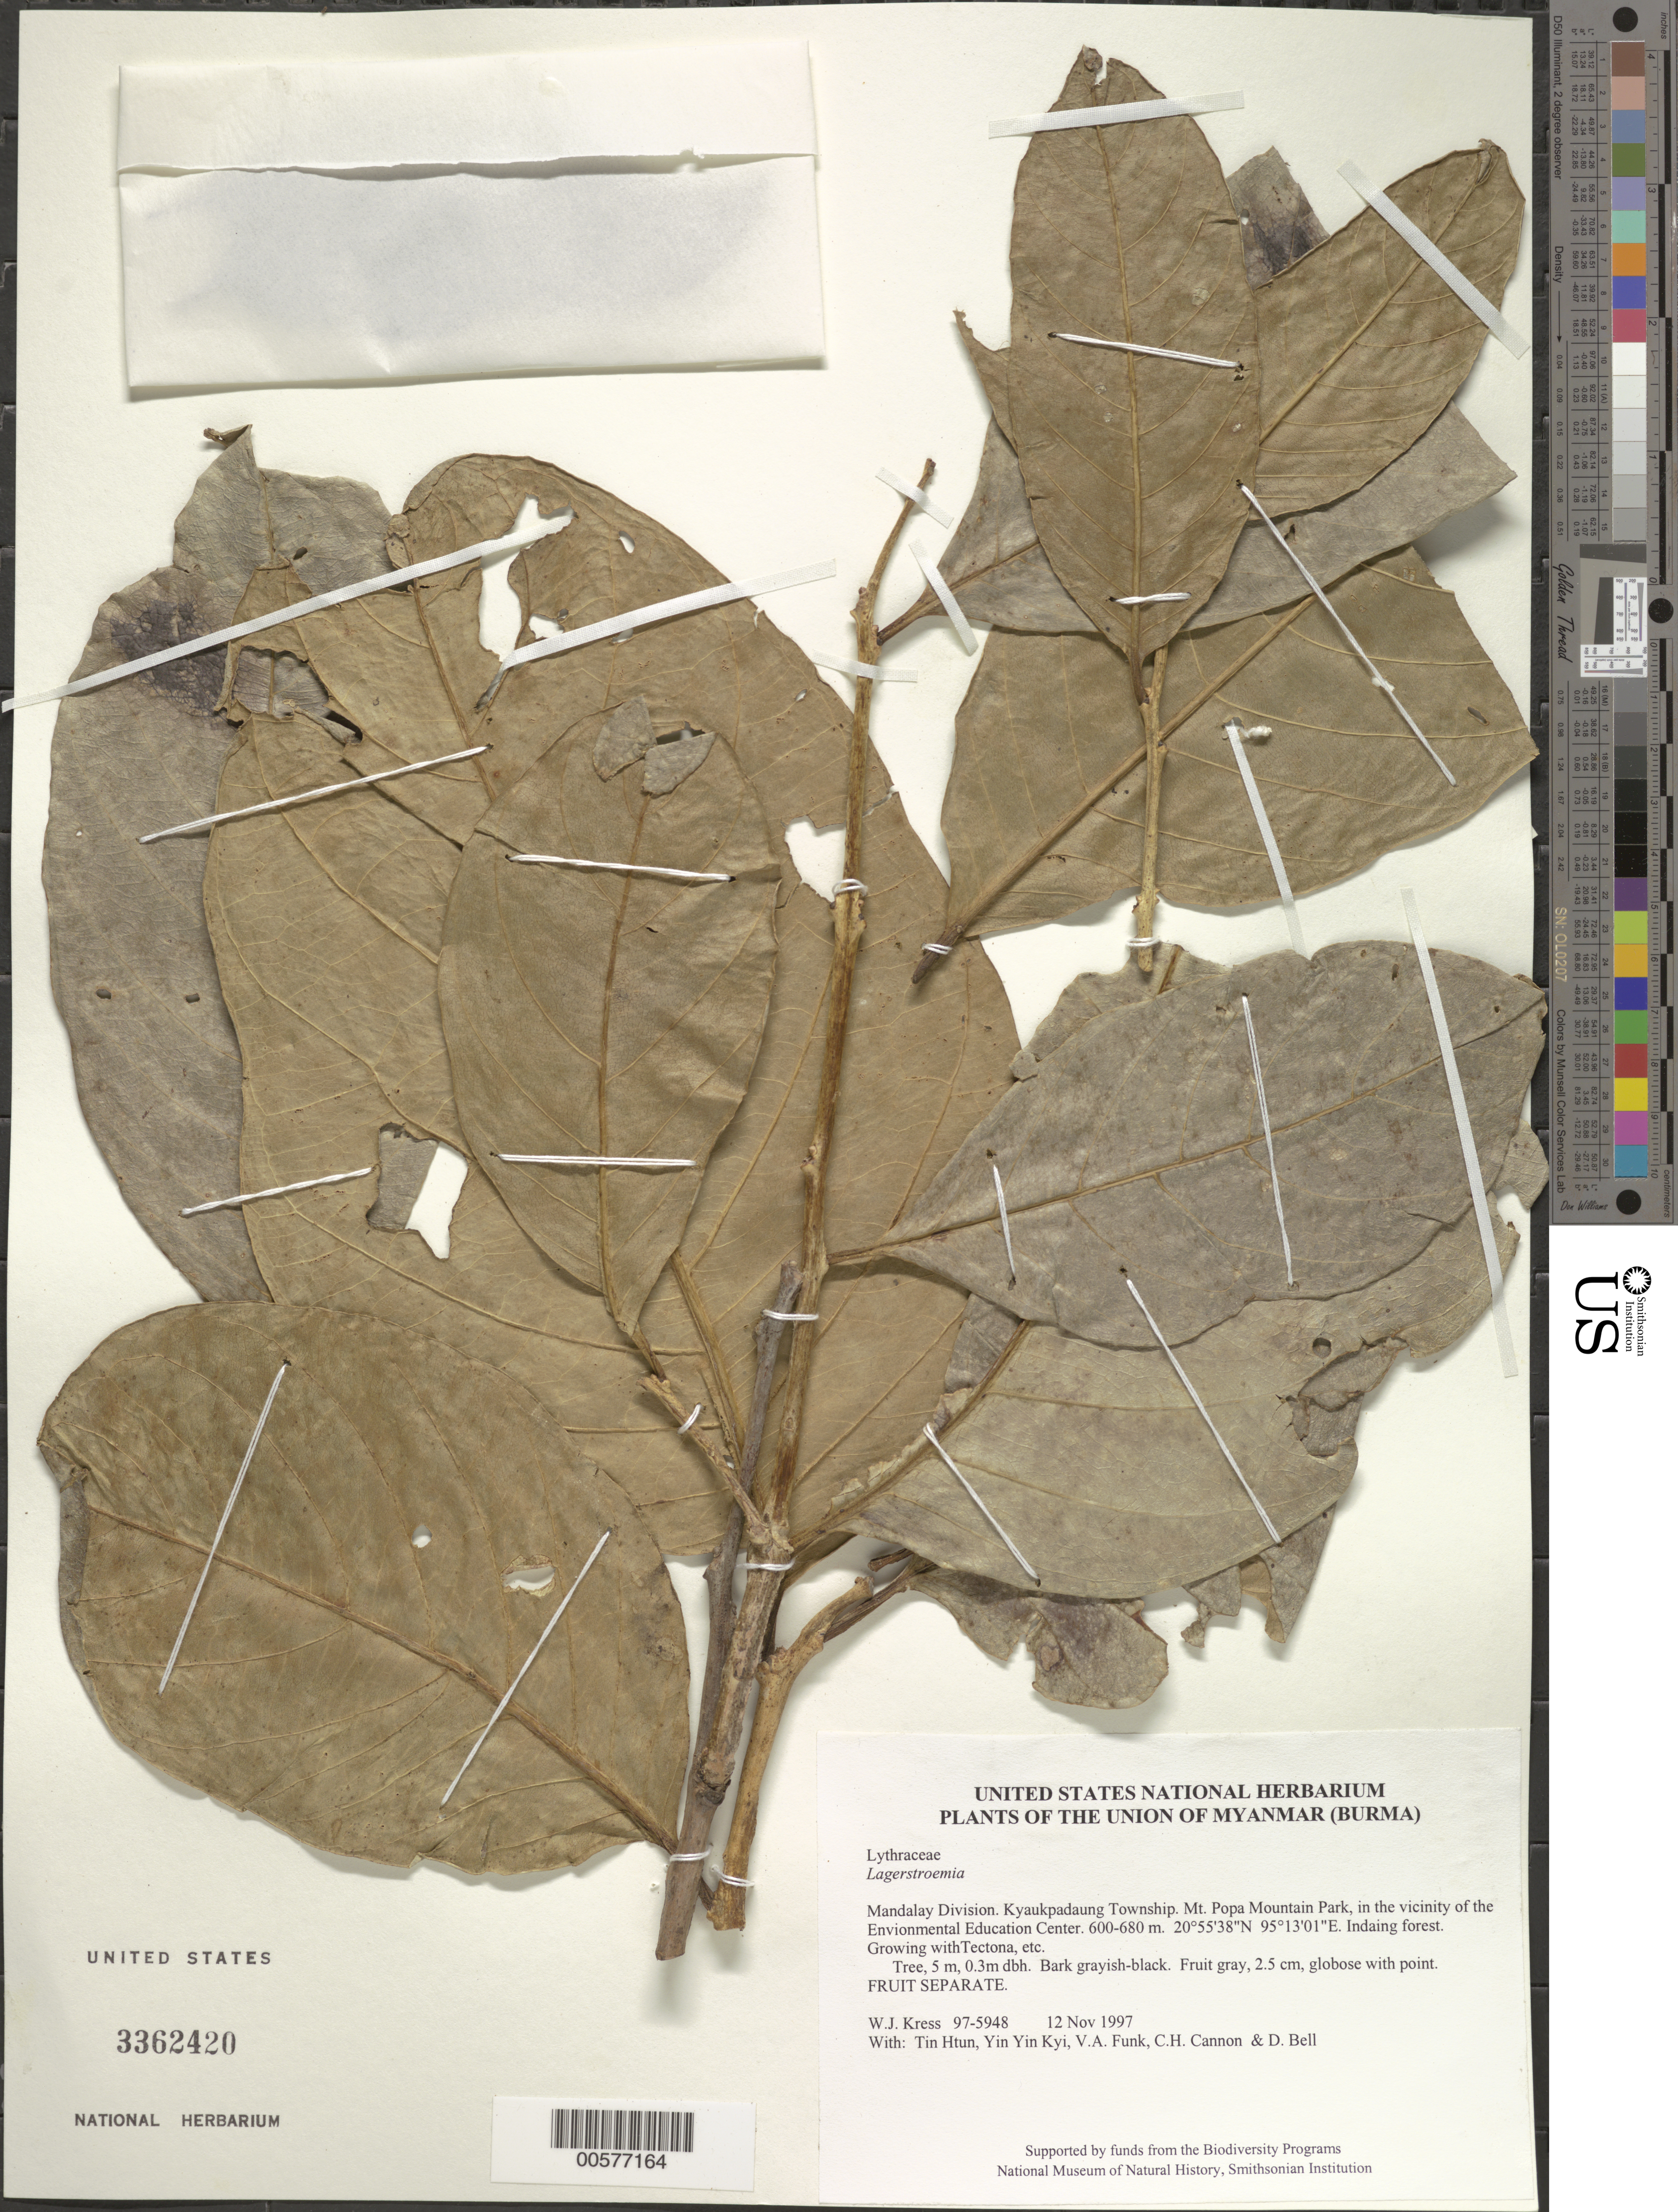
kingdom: Plantae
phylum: Tracheophyta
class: Magnoliopsida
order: Myrtales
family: Lythraceae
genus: Lagerstroemia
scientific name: Lagerstroemia sp.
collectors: W. J. Kress, Tin Htun, Yin Yin Kyi, V. Funk, C. H. Cannon & D. A. Bell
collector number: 97-5948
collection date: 1997-11-12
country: Myanmar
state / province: Mandalay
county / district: Kyaukpadaung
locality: Mt. Popa Mountain Park, in the vicinity of the Envionmental Education Center.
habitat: Indaing forest. Growing withTectona, etc.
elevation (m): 600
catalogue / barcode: US 3362420